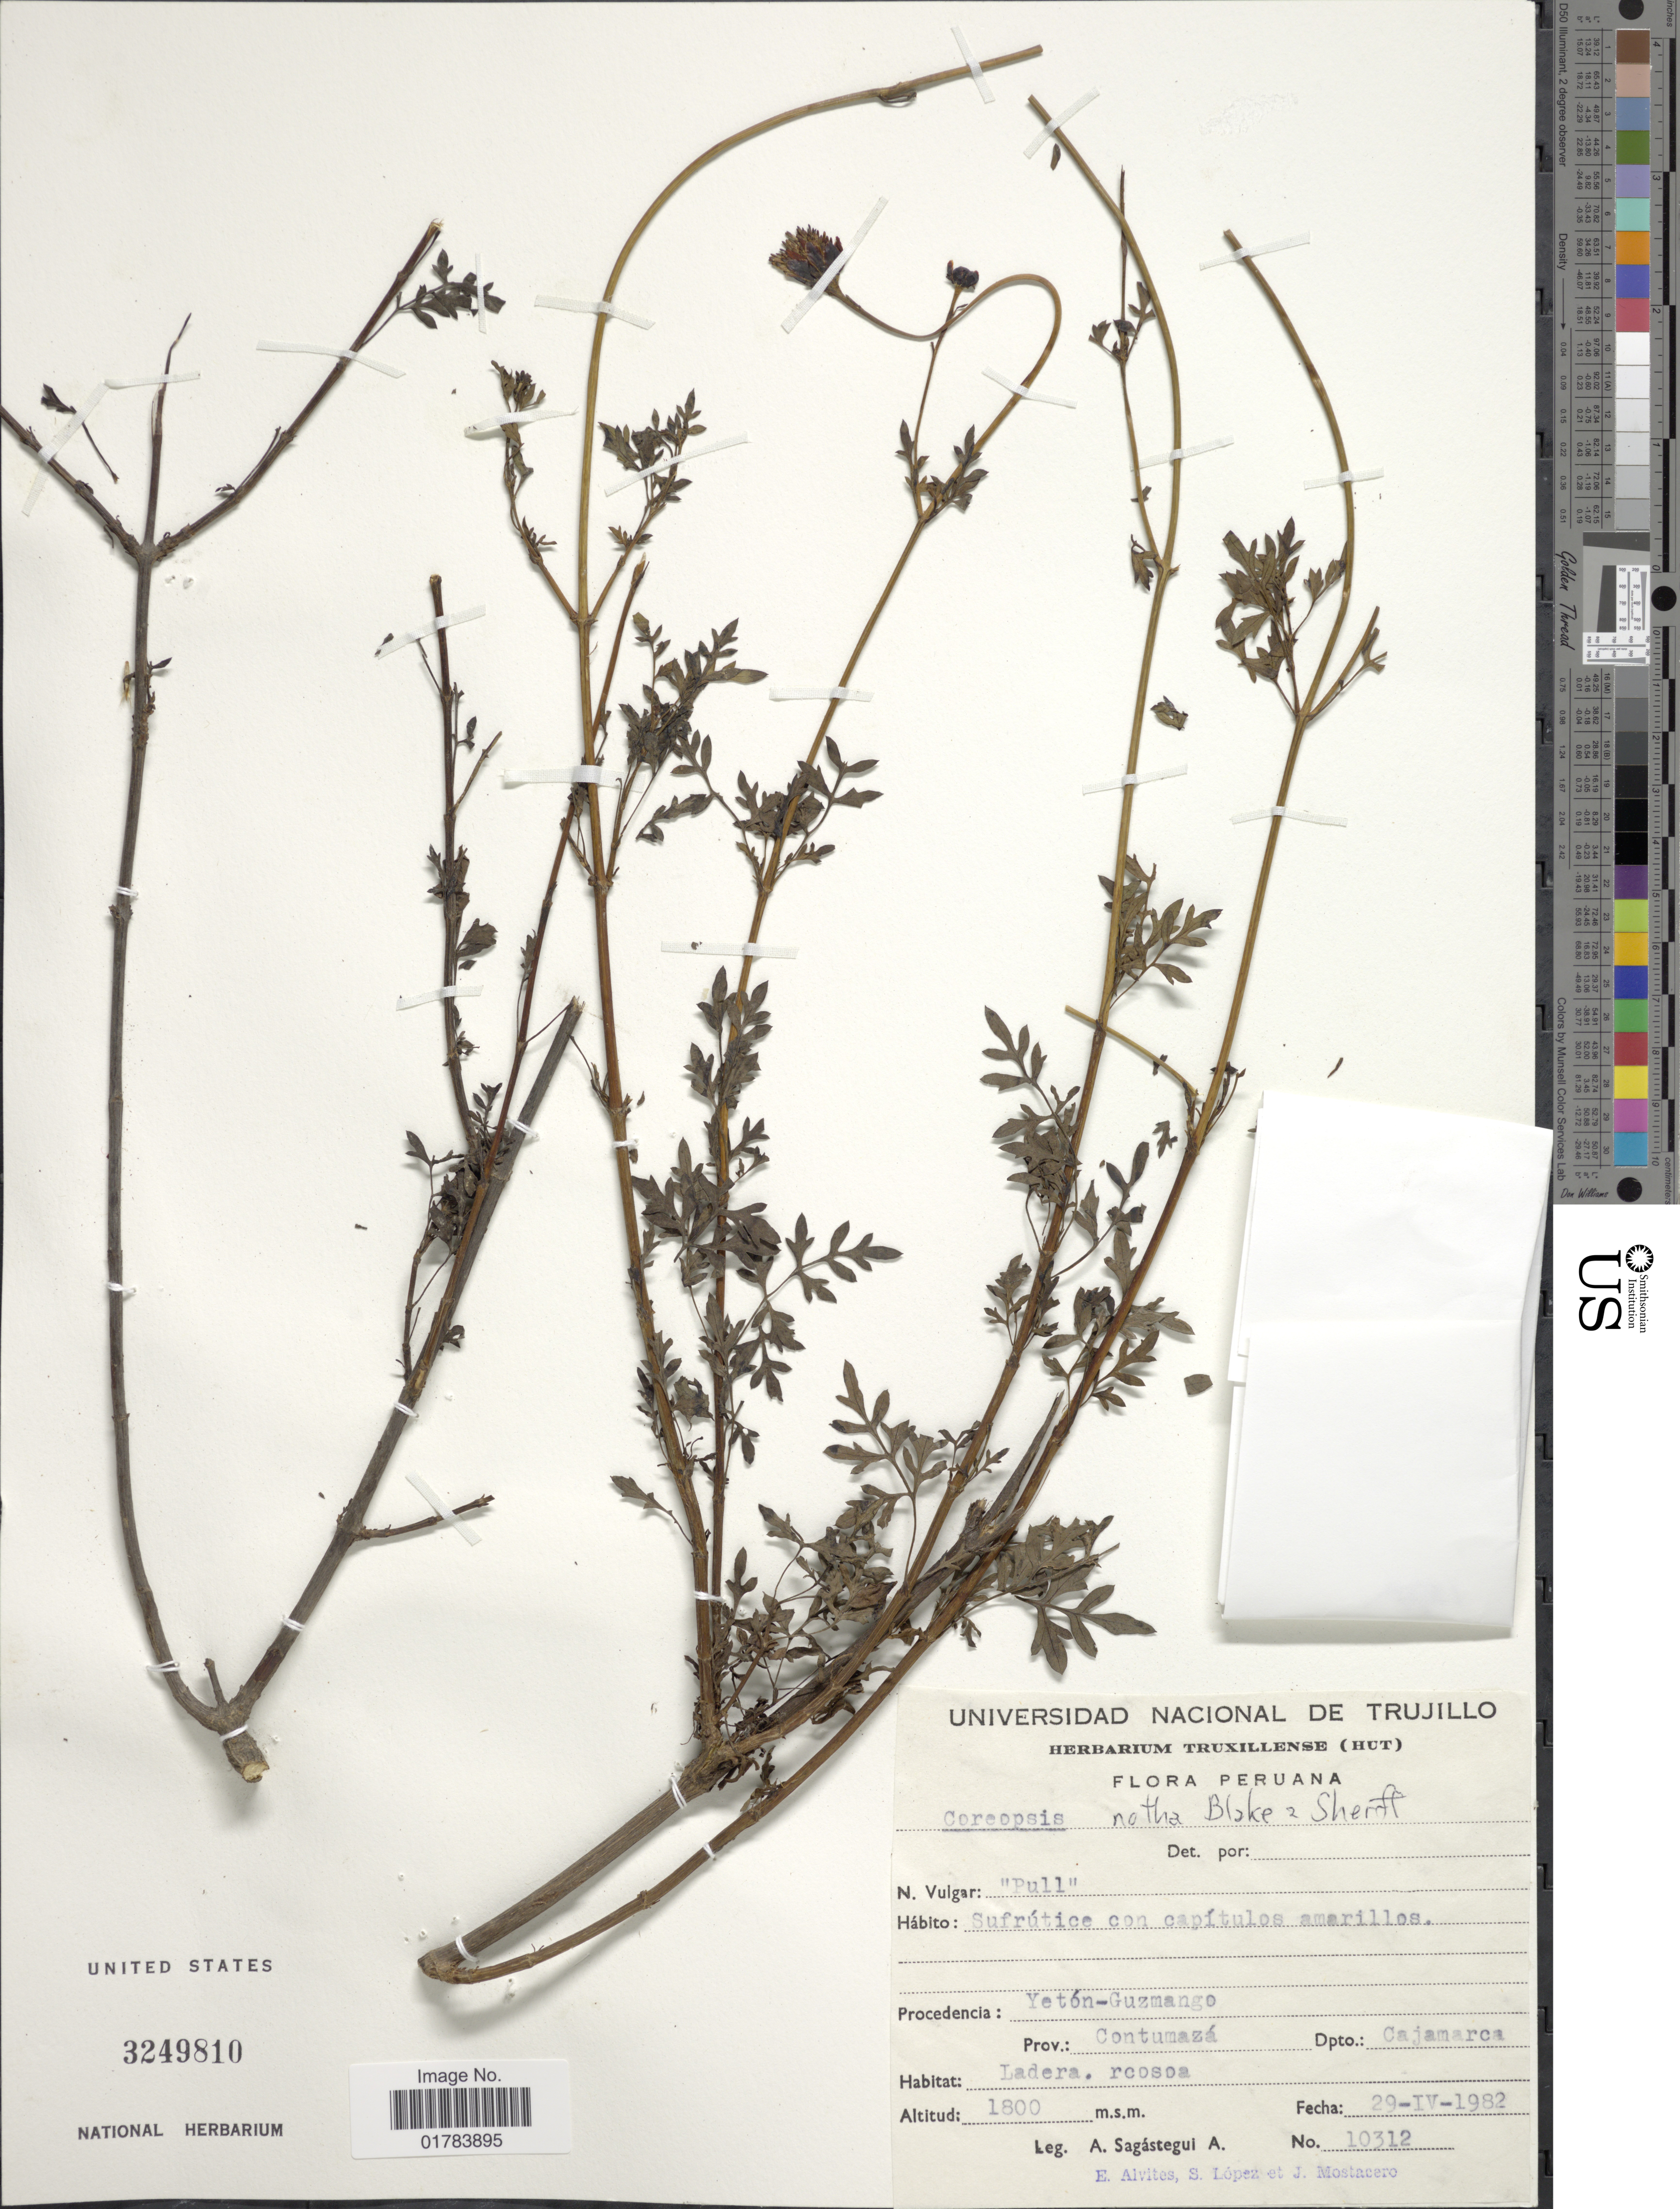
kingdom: Plantae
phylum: Tracheophyta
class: Magnoliopsida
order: Asterales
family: Asteraceae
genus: Coreopsis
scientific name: Coreopsis notha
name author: S.F. Blake & Sherff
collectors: A. Sagástegui A., E. Alvitez I. & J. Mostacero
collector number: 10312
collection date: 1982-04-29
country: Peru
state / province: Cajamarca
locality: Procedencia: Yeton-Guzmango, Prov.: Contumaza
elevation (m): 1800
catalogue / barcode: US 3249810